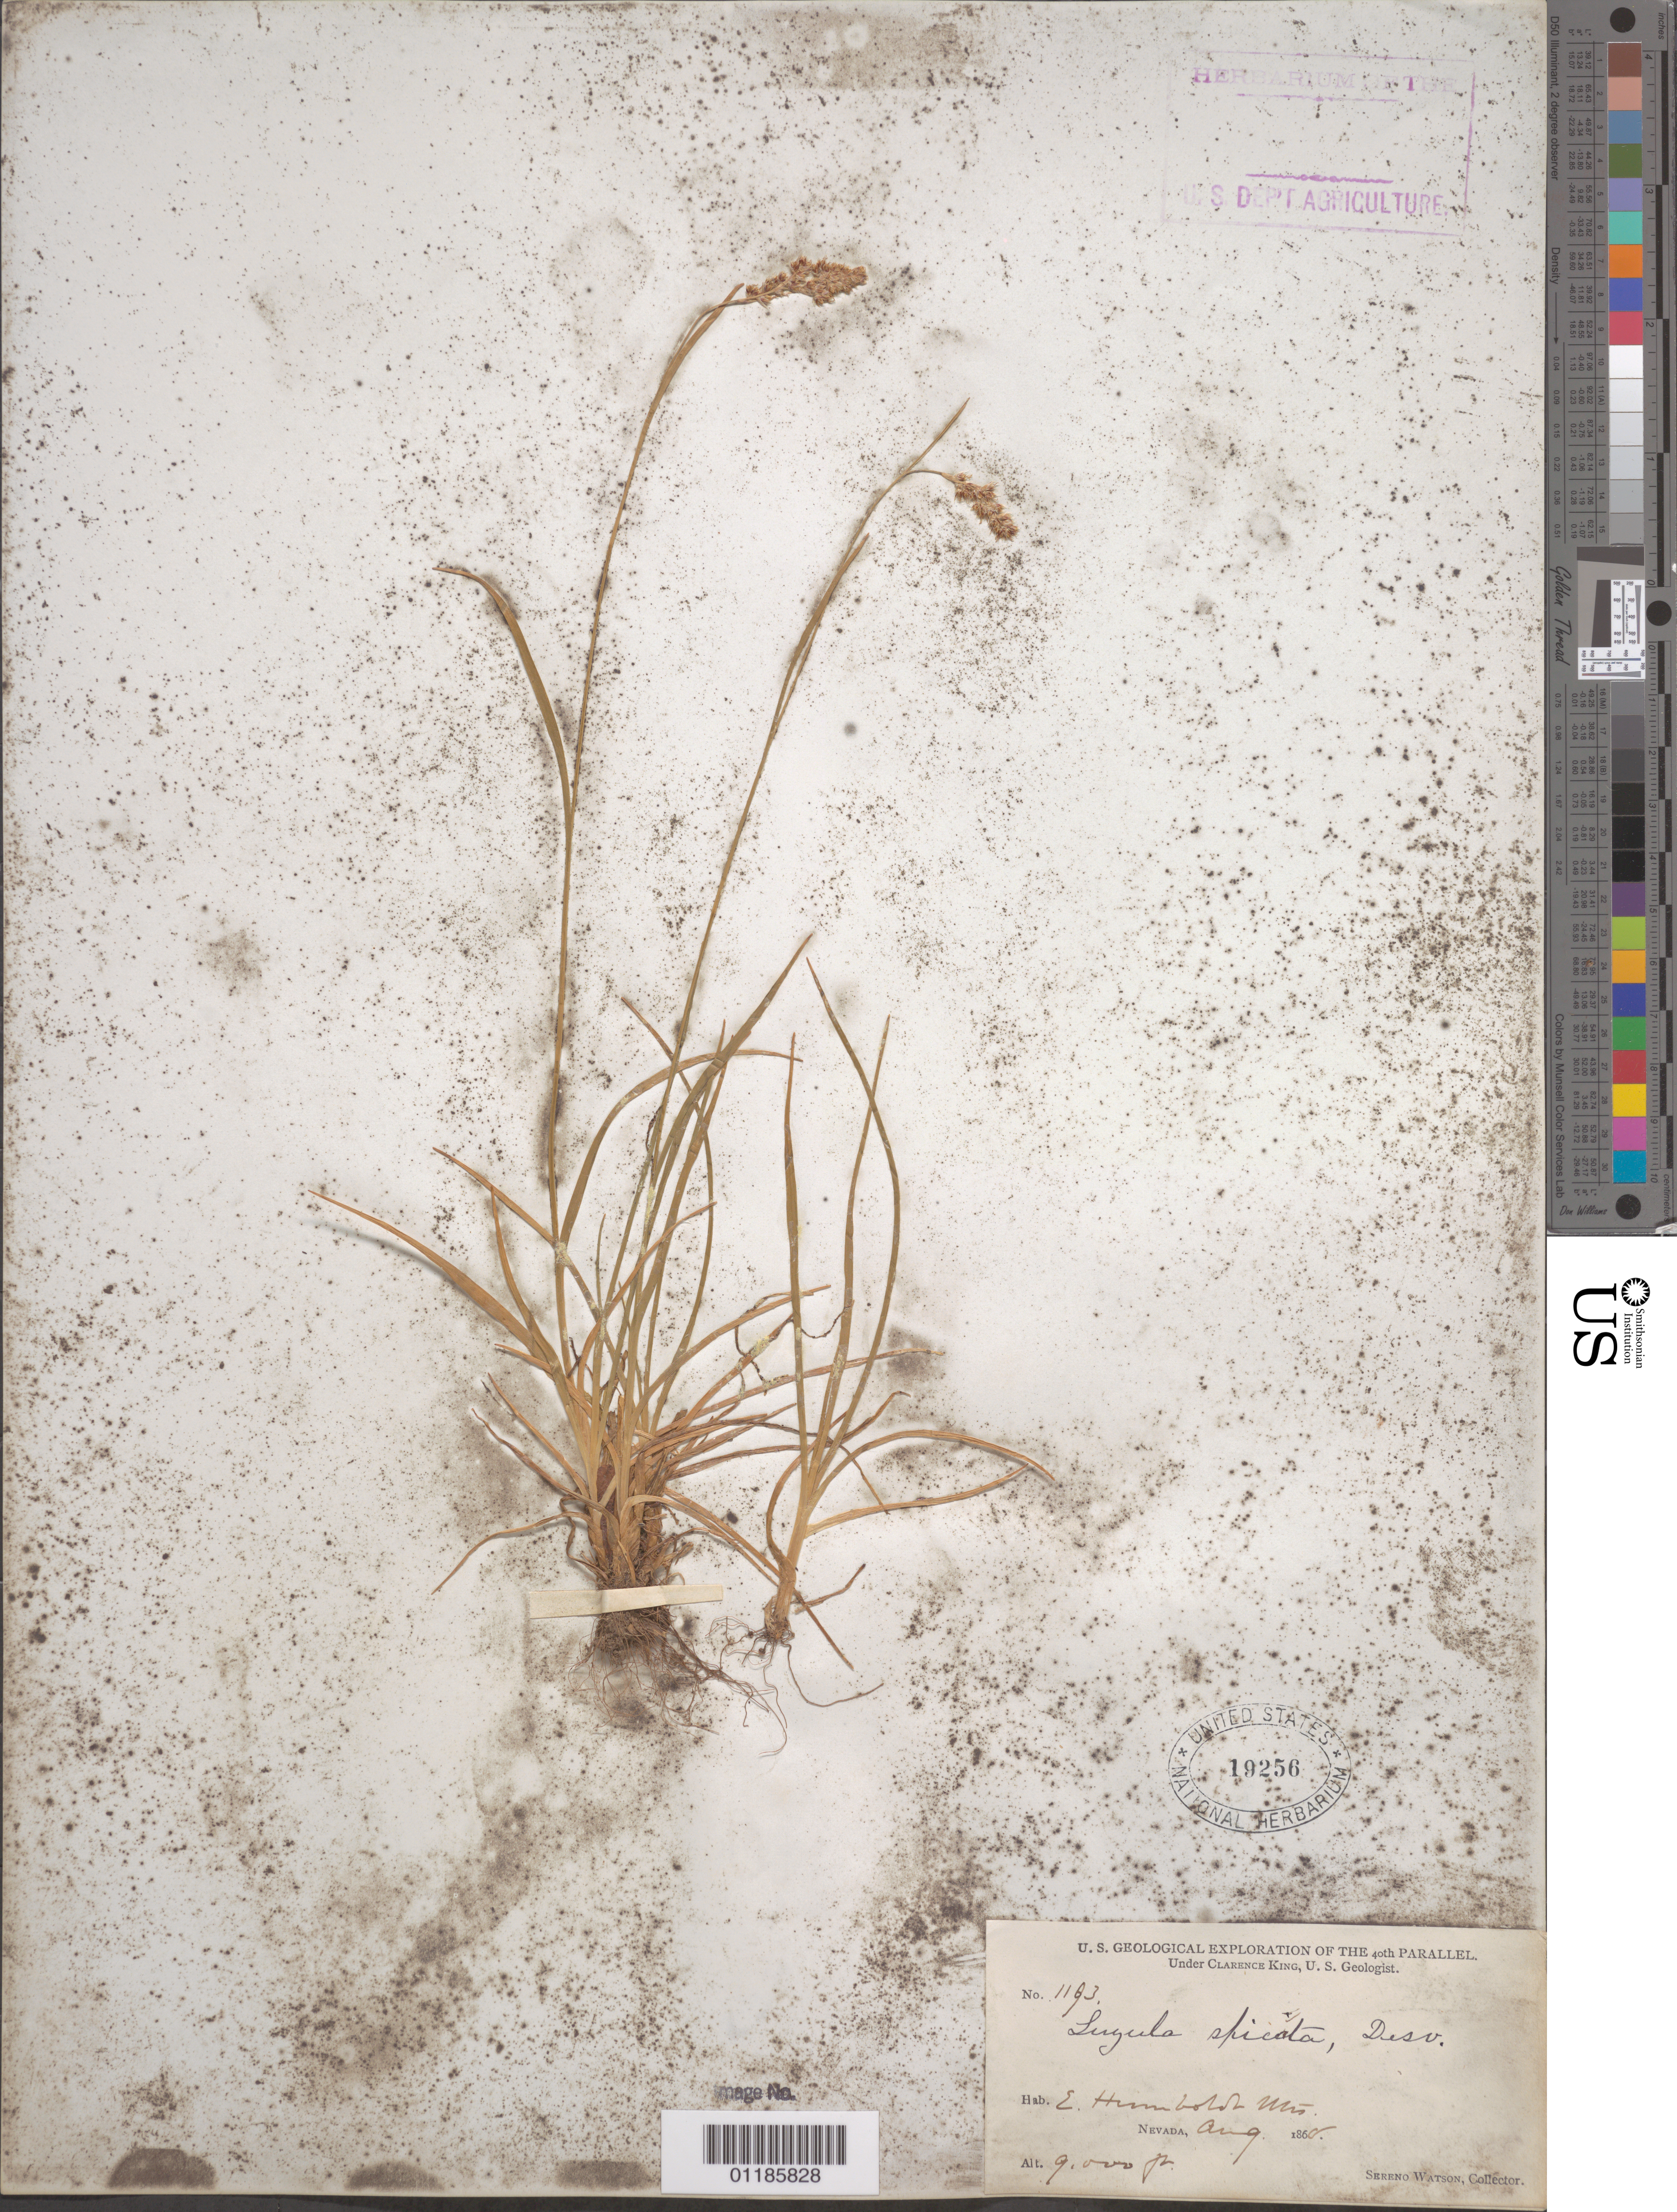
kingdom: Plantae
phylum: Tracheophyta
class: Liliopsida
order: Poales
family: Juncaceae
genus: Luzula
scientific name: Luzula spicata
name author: (L.) DC.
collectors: S. Watson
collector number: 1193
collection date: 1868-08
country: United States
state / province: Nevada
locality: E. Humboldt Mts.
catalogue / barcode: US 19256